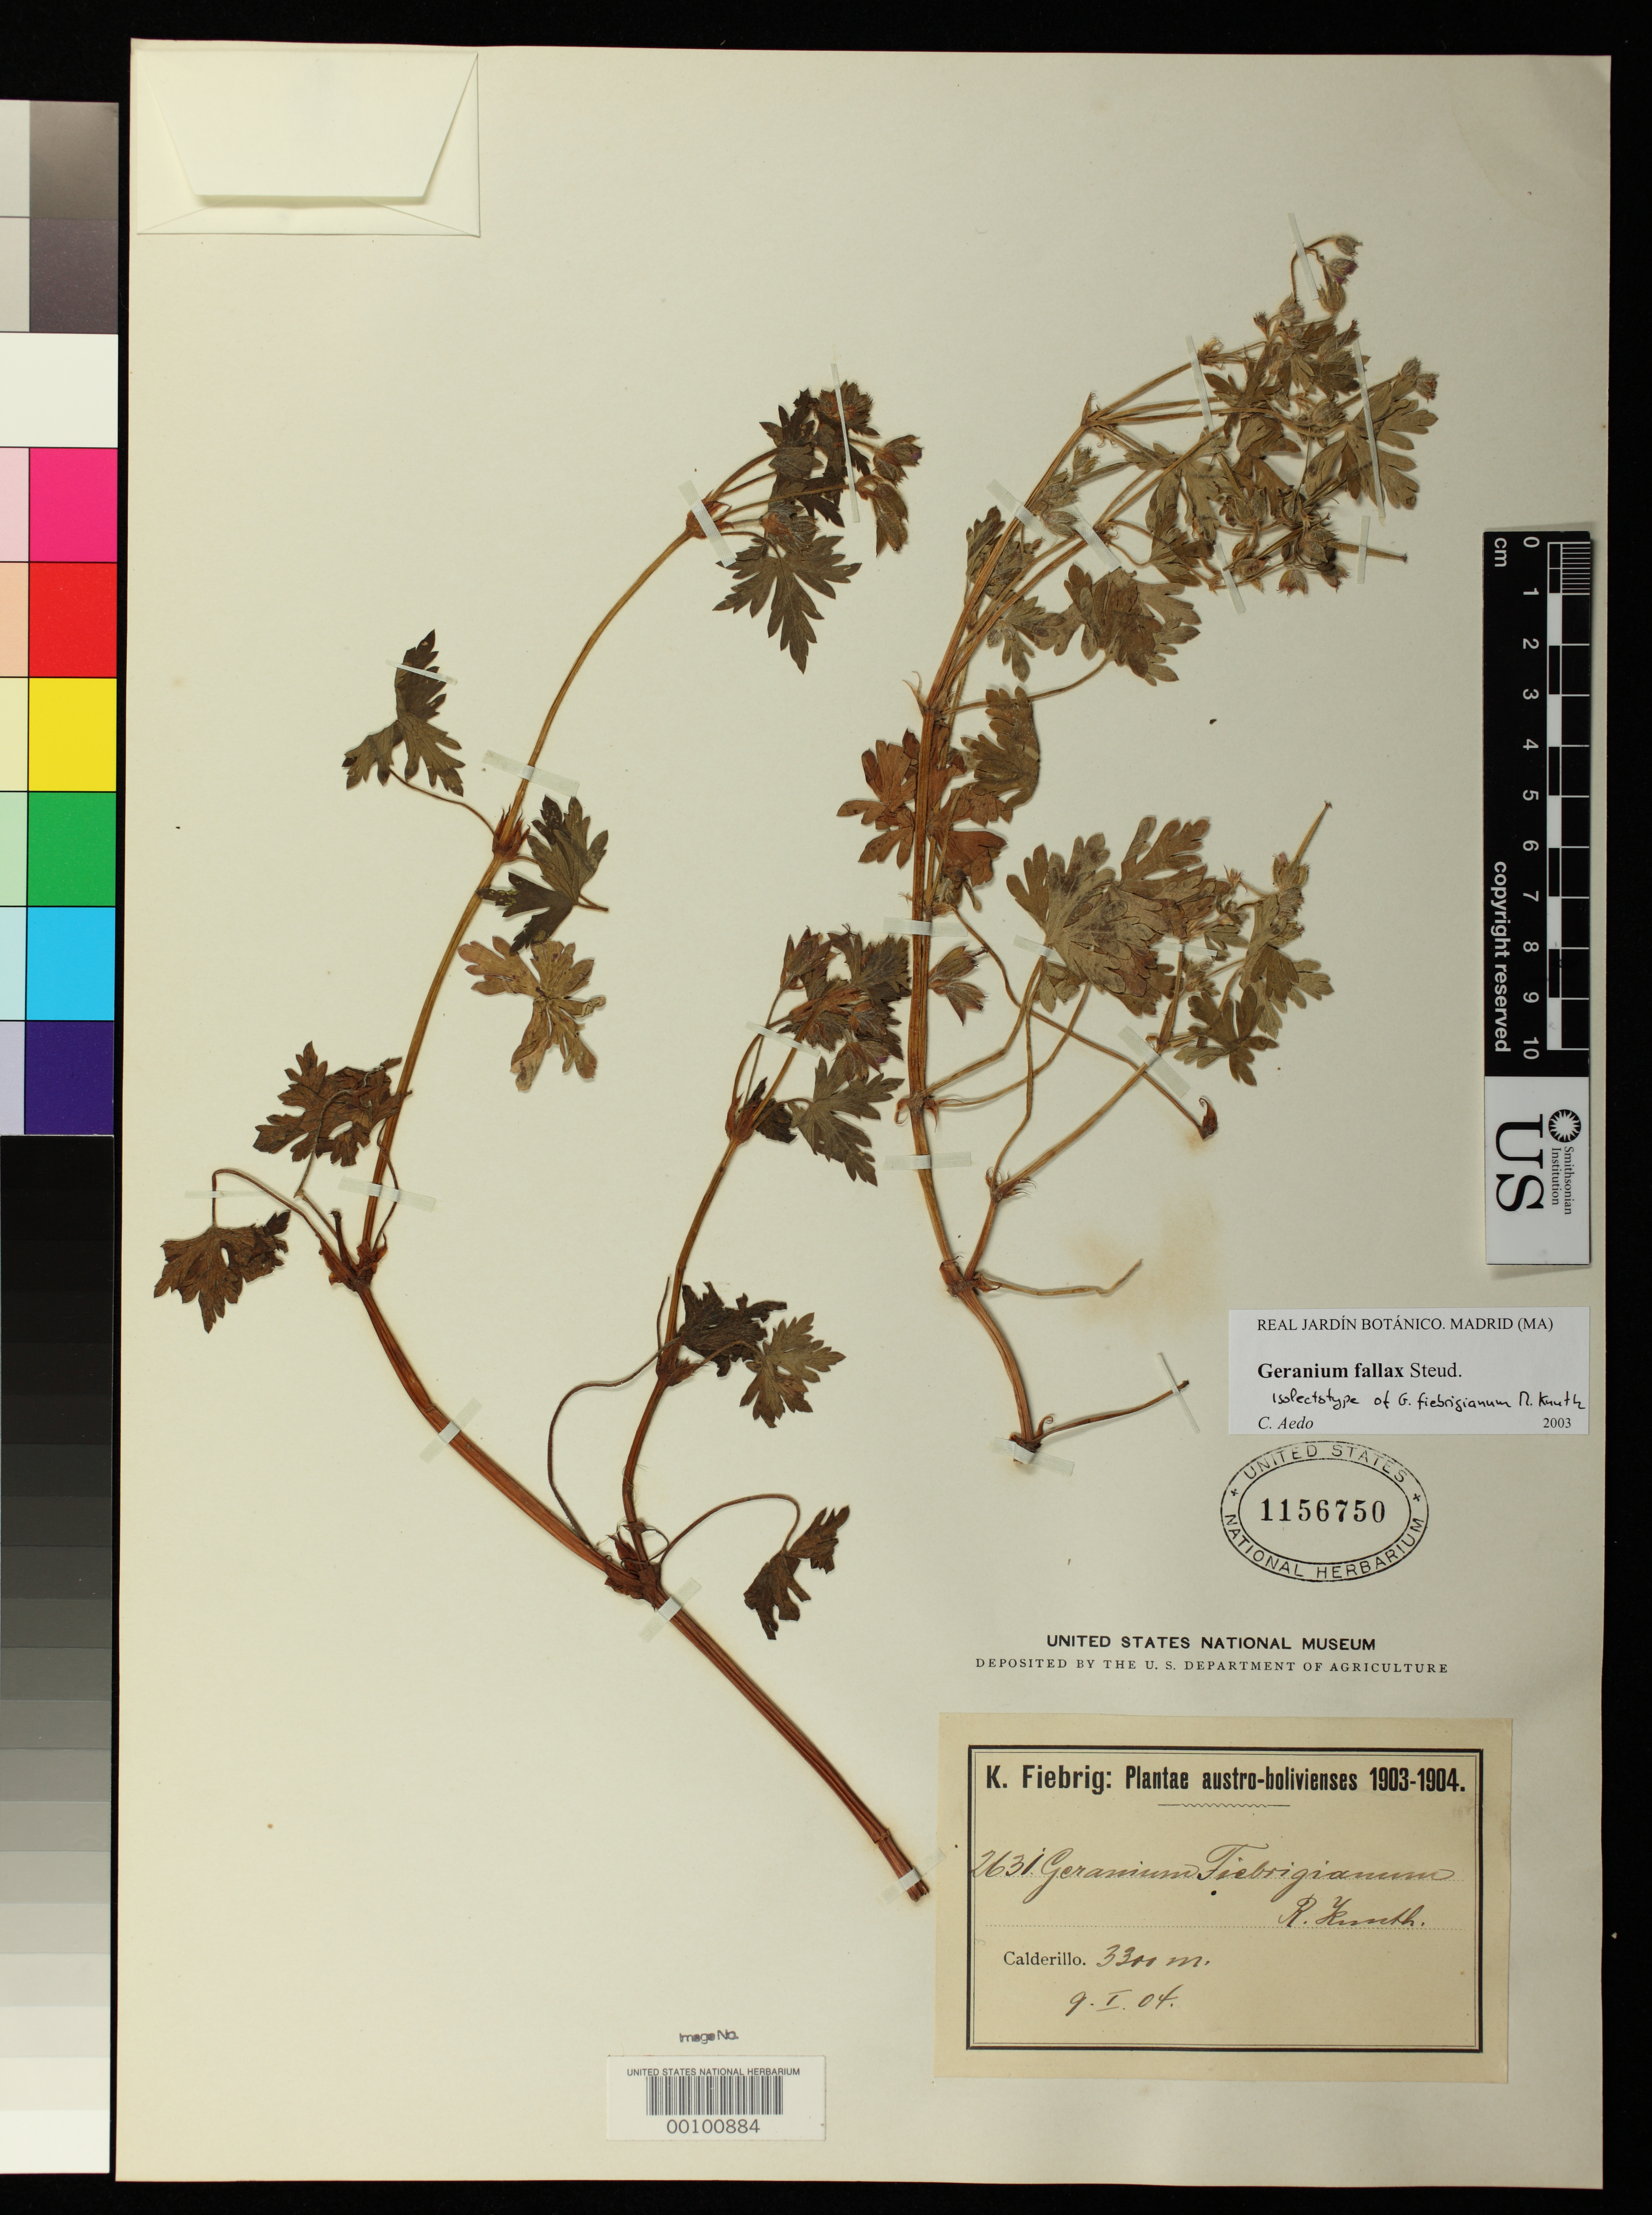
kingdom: Plantae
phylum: Tracheophyta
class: Magnoliopsida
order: Geraniales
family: Geraniaceae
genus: Geranium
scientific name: Geranium fiebrigianum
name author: R. Knuth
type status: Isolectotype; Isotype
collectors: K. Fiebrig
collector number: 2631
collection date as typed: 09 Jan 1904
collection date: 1904-01-09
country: Bolivia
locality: Calderillo.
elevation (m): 3300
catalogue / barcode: US 1156750